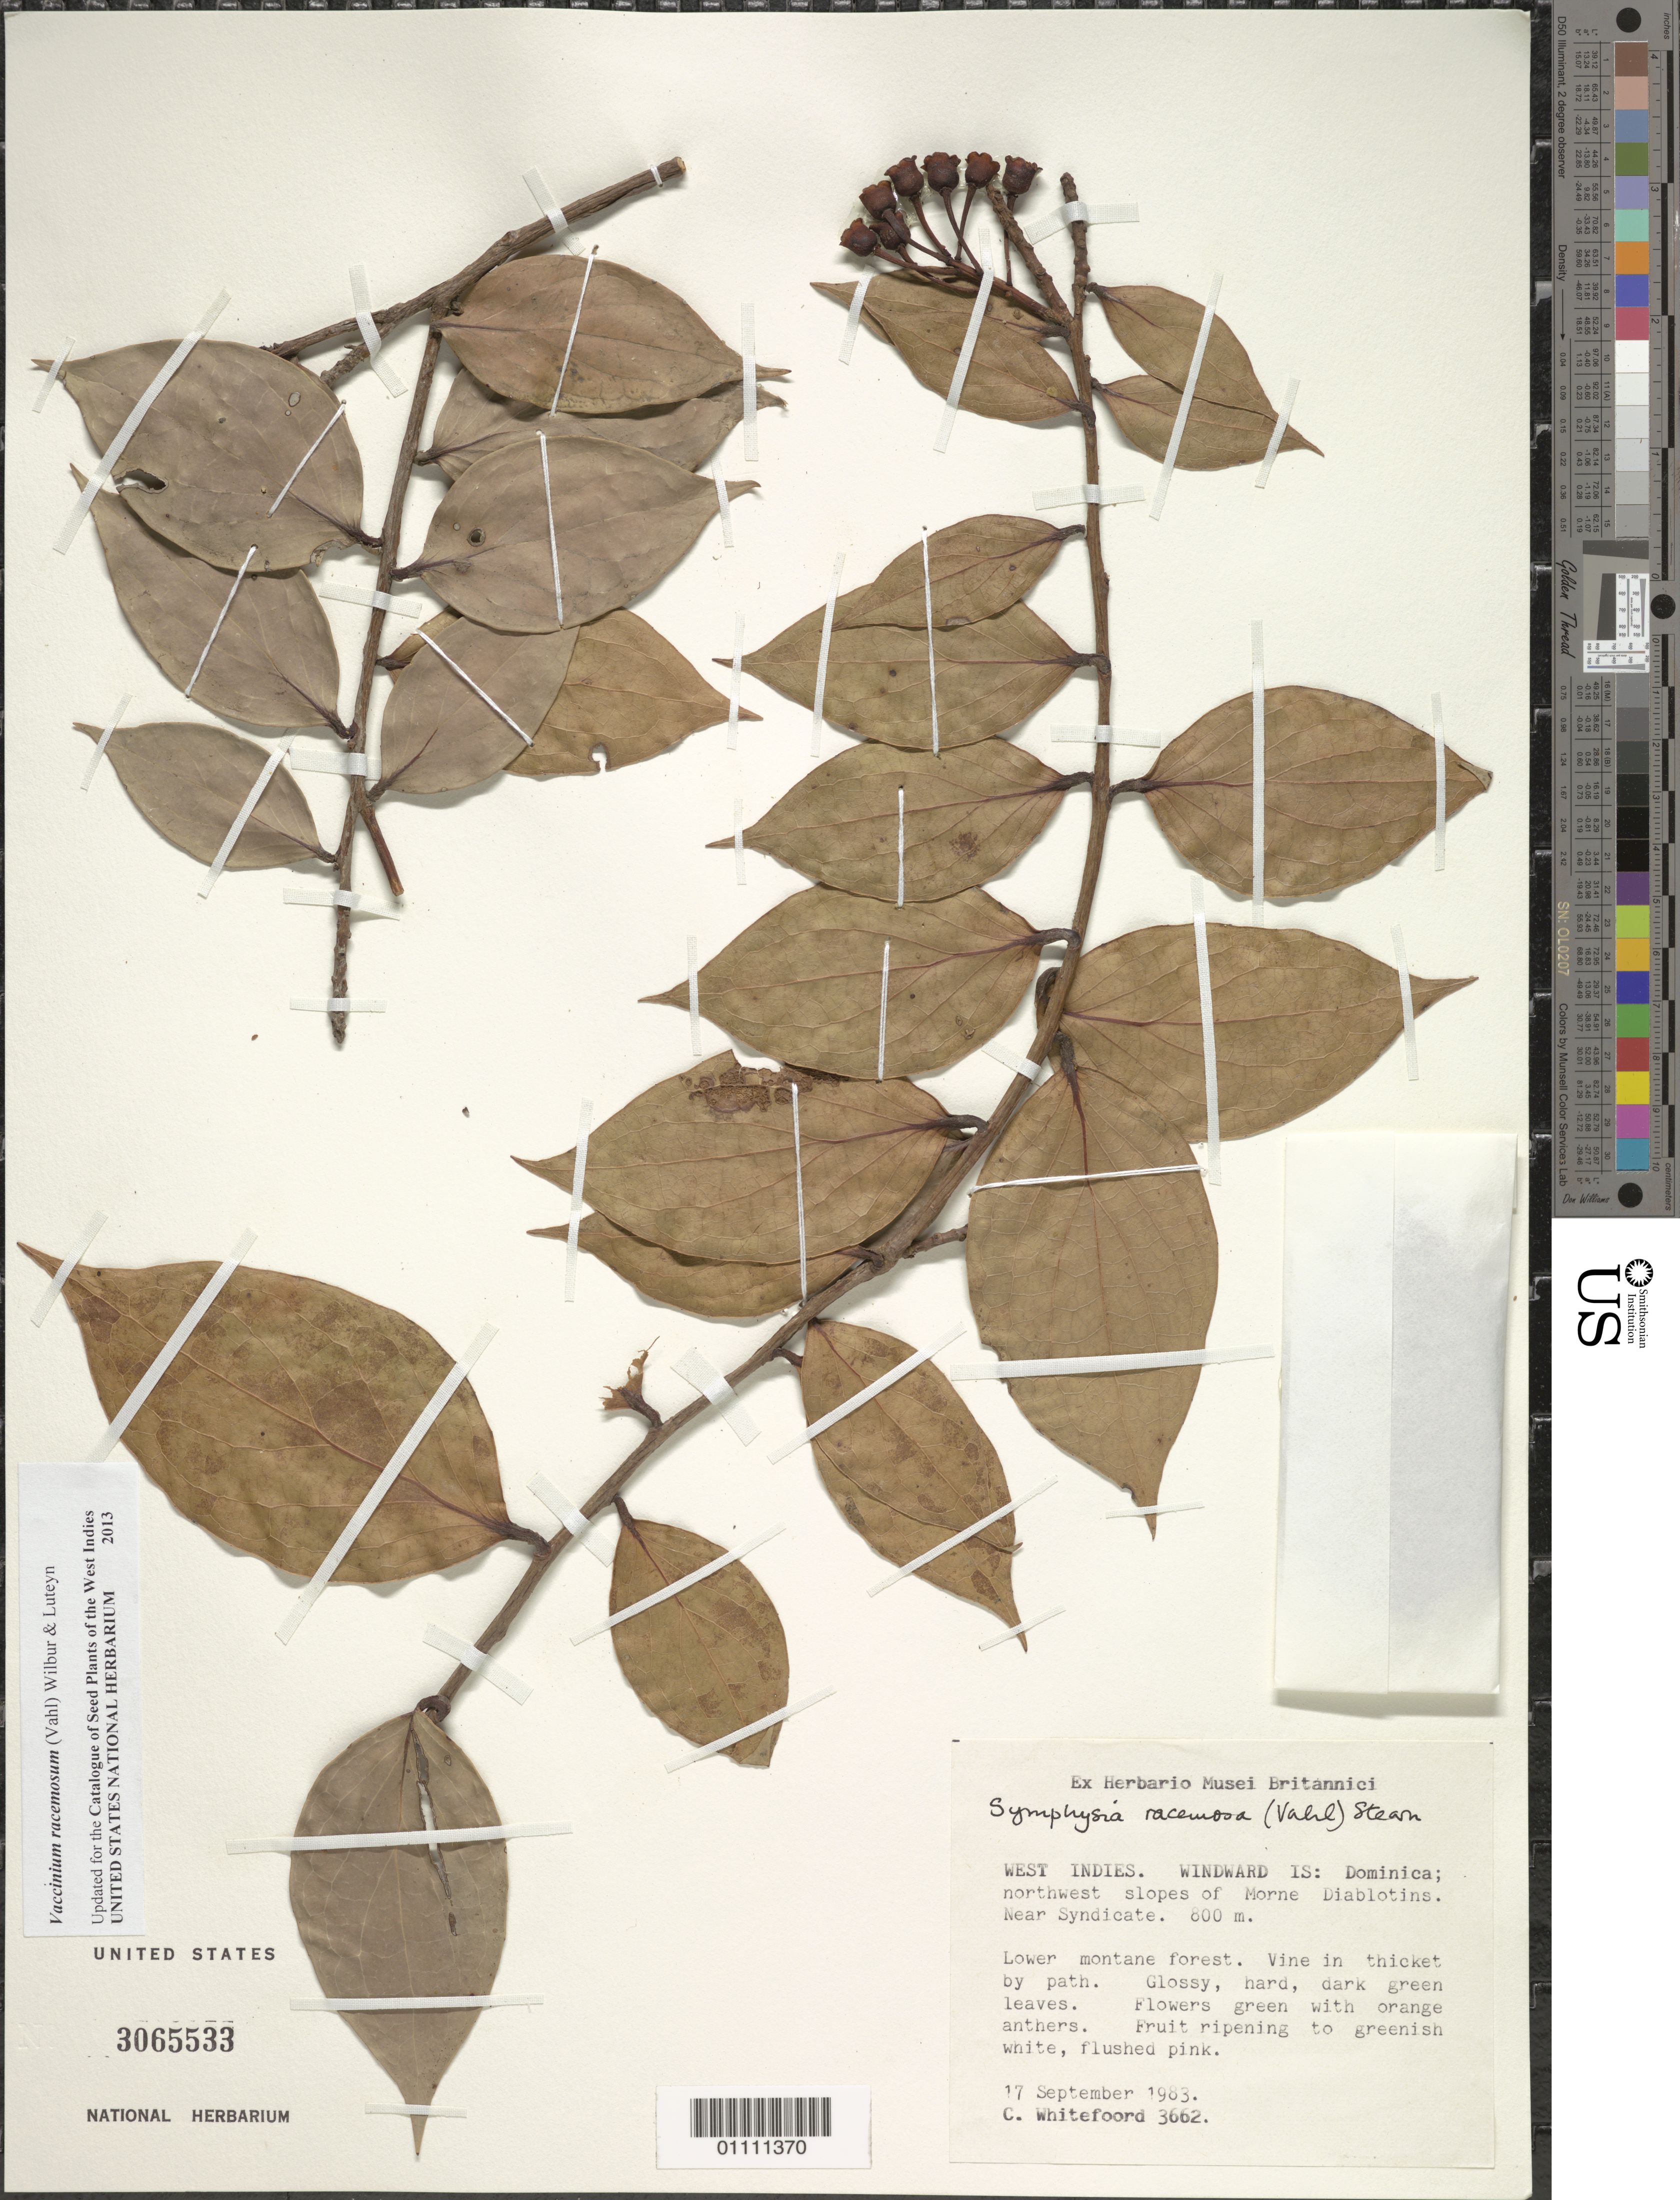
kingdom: Plantae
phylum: Tracheophyta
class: Magnoliopsida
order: Ericales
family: Ericaceae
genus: Vaccinium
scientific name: Vaccinium racemosum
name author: (Vahl) Wilbur & Luteyn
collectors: C. Whitefoord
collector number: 3662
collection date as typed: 17 Sep 1983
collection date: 1983-09-17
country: Dominica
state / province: St. David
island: Dominica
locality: NW slopes of Morne Diablotins. Near Syndicate. Lower montane forest.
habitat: Lower montane forest. In thicket by path.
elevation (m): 800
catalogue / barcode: US 3065533